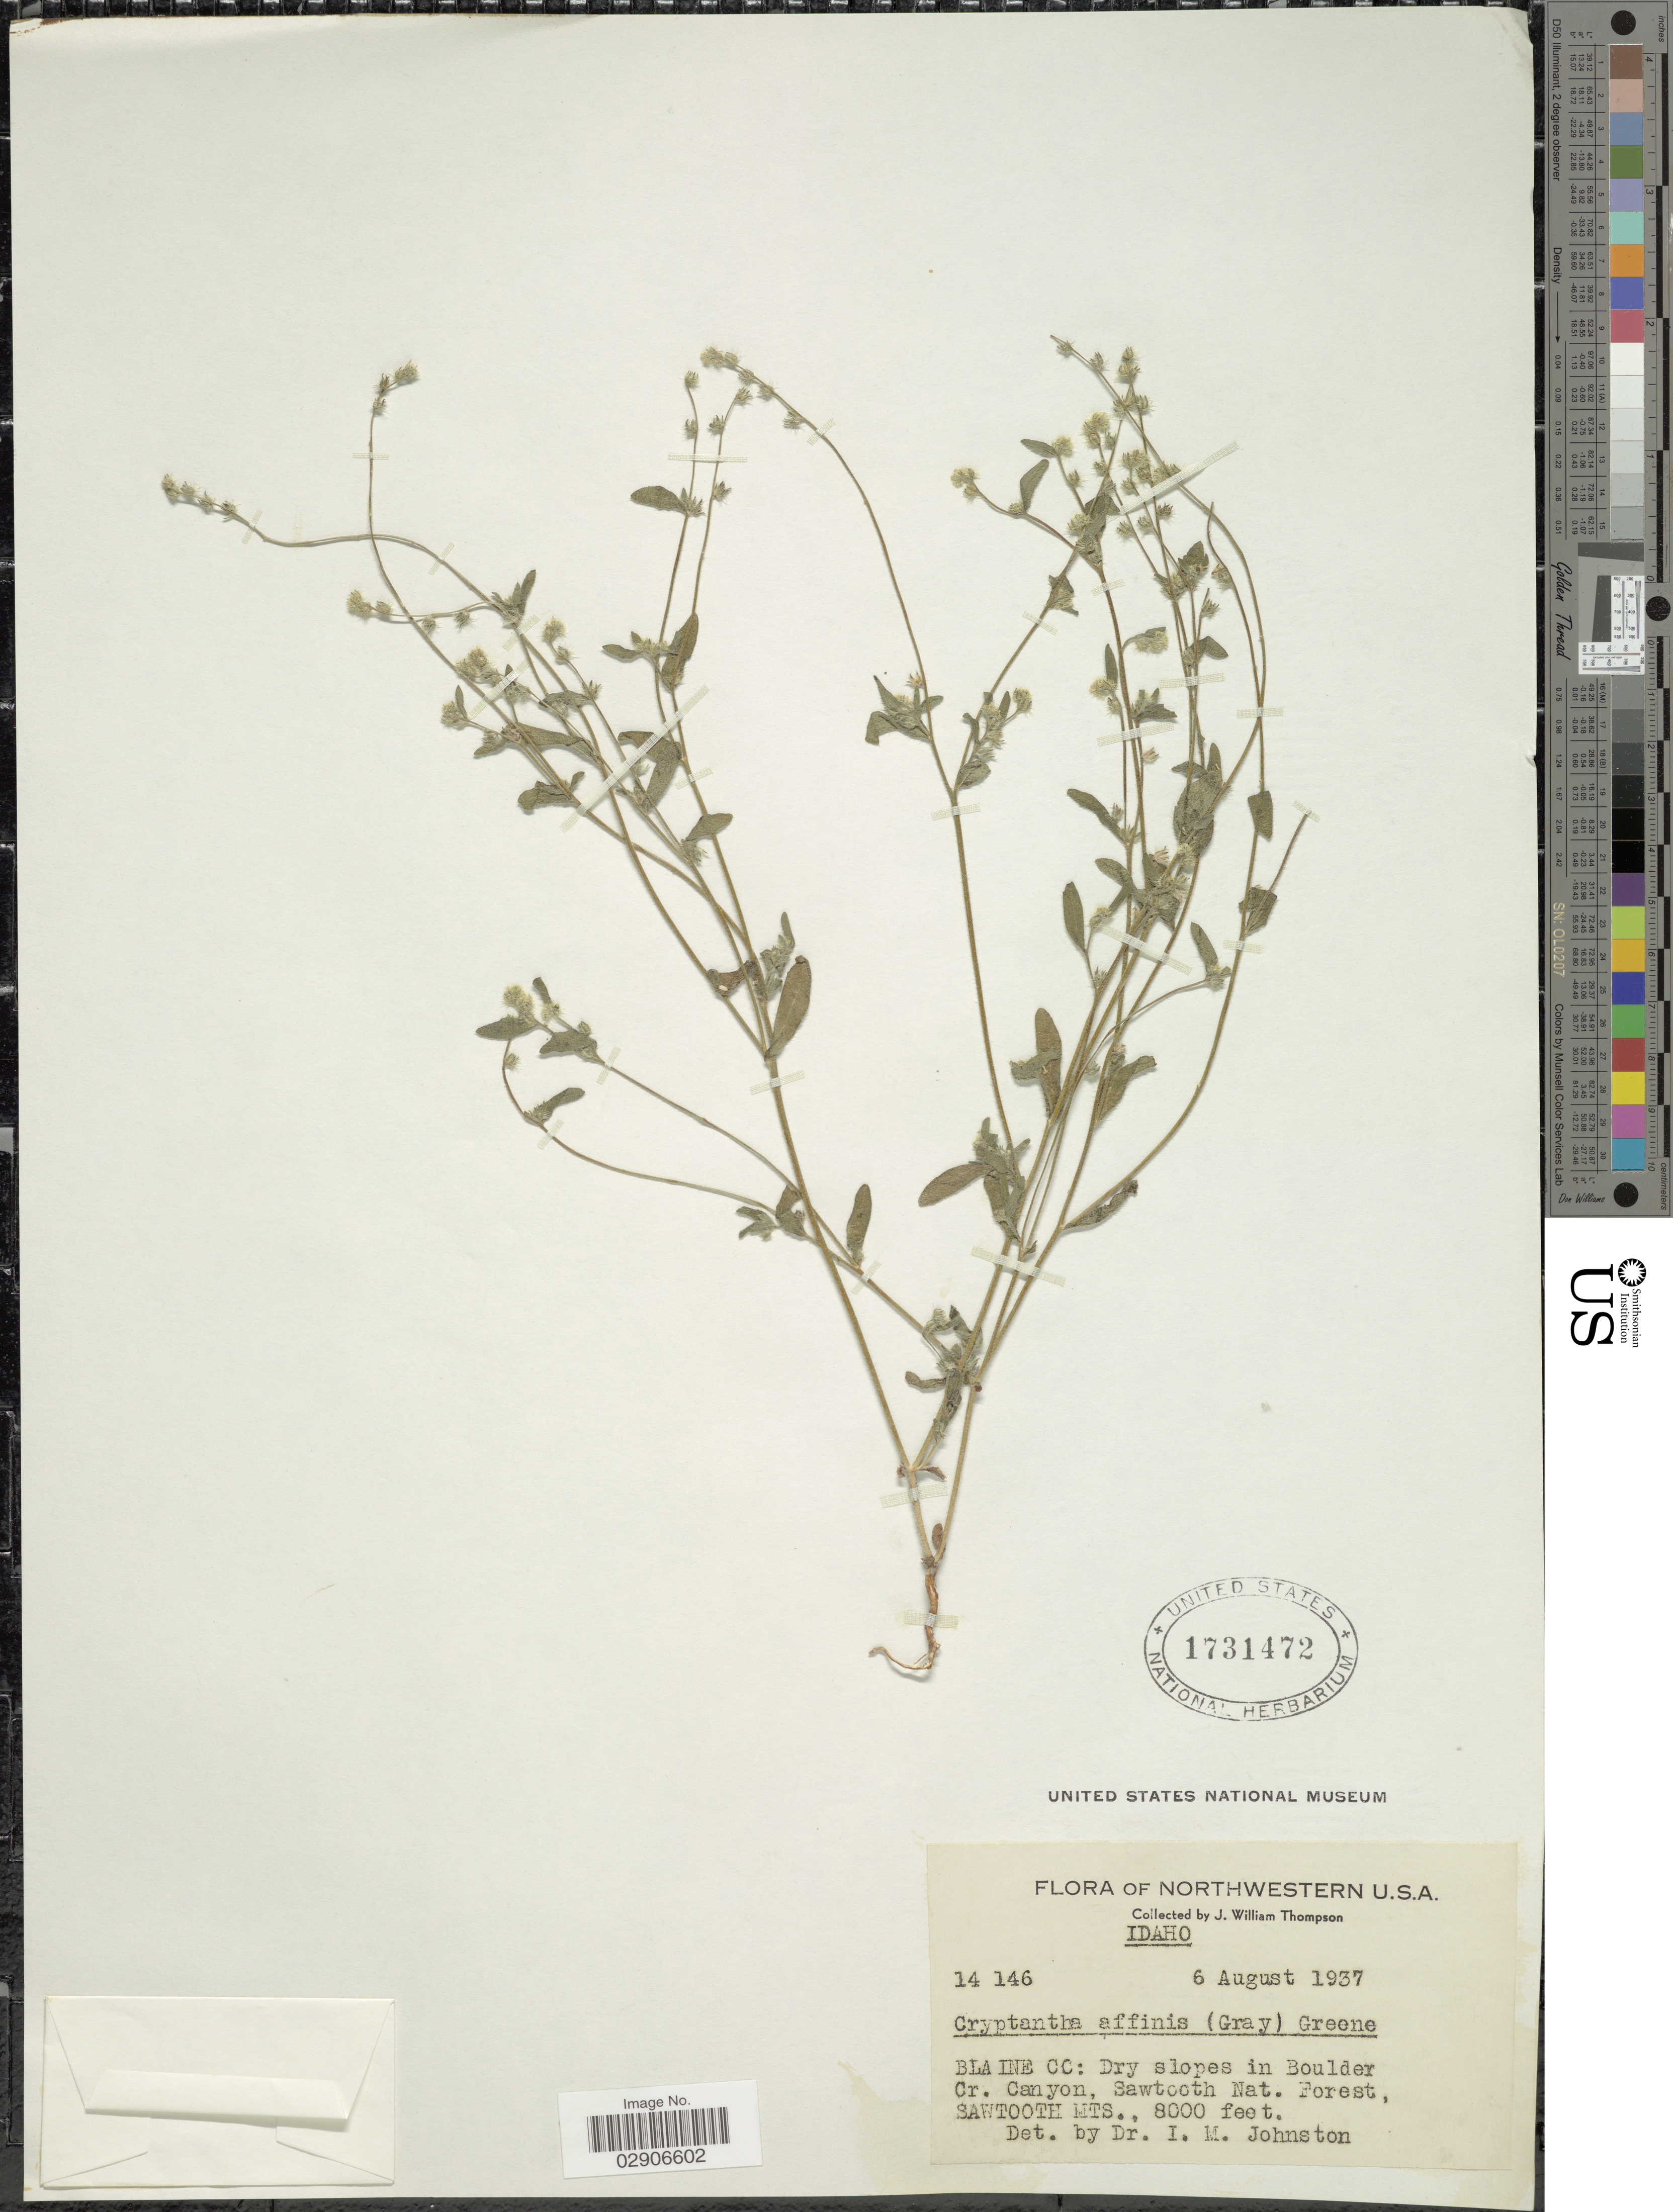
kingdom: Plantae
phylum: Tracheophyta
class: Magnoliopsida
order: Boraginales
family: Boraginaceae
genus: Cryptantha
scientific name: Cryptantha affinis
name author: (A. Gray) Greene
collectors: J. W. Thompson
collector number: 14146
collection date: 1937-08-06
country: United States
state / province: Idaho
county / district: Blaine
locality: Dry slopes in Boulder Cr. Canyon, Sawtooth Nat. Forest, Sawtooth Mts.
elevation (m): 2438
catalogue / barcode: US 1731472